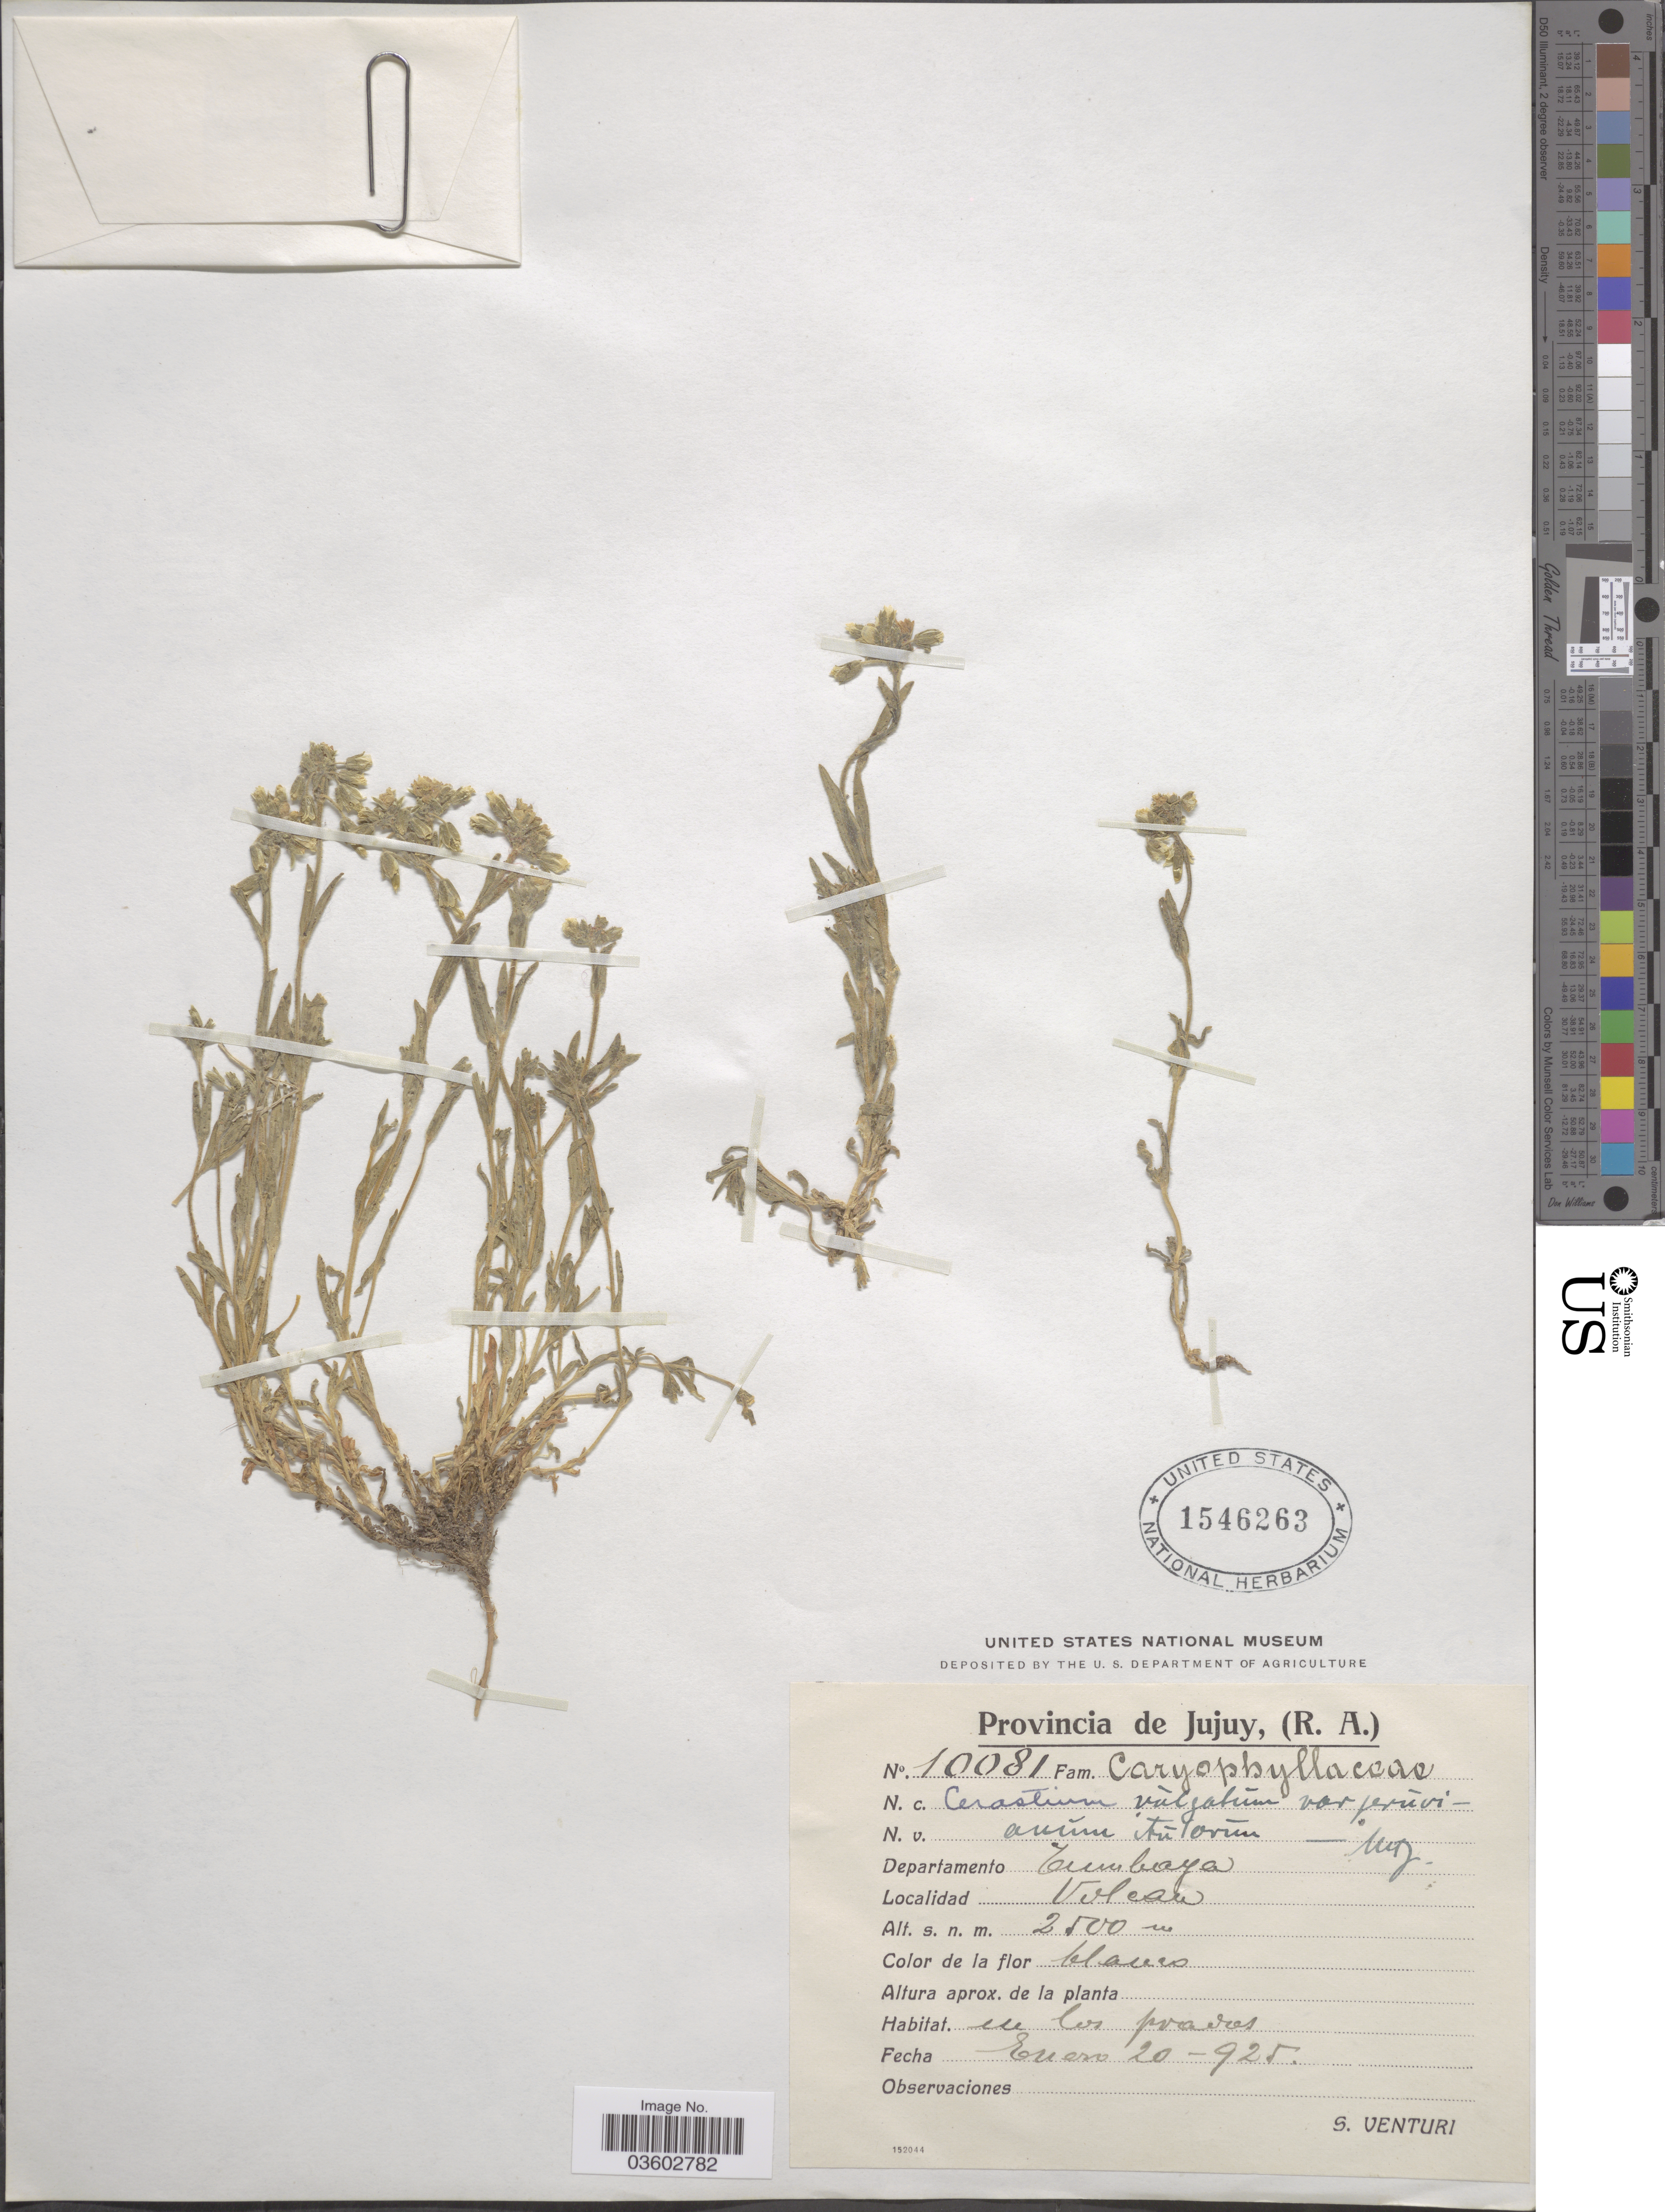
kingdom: Plantae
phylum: Tracheophyta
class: Magnoliopsida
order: Caryophyllales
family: Caryophyllaceae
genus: Cerastium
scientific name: Cerastium vulgatum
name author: L.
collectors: S. Venturi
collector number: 10081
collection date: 1925-01-20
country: Argentina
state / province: Jujuy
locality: Departamento Tumbaya. Volcan.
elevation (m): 2500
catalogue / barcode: US 1546263